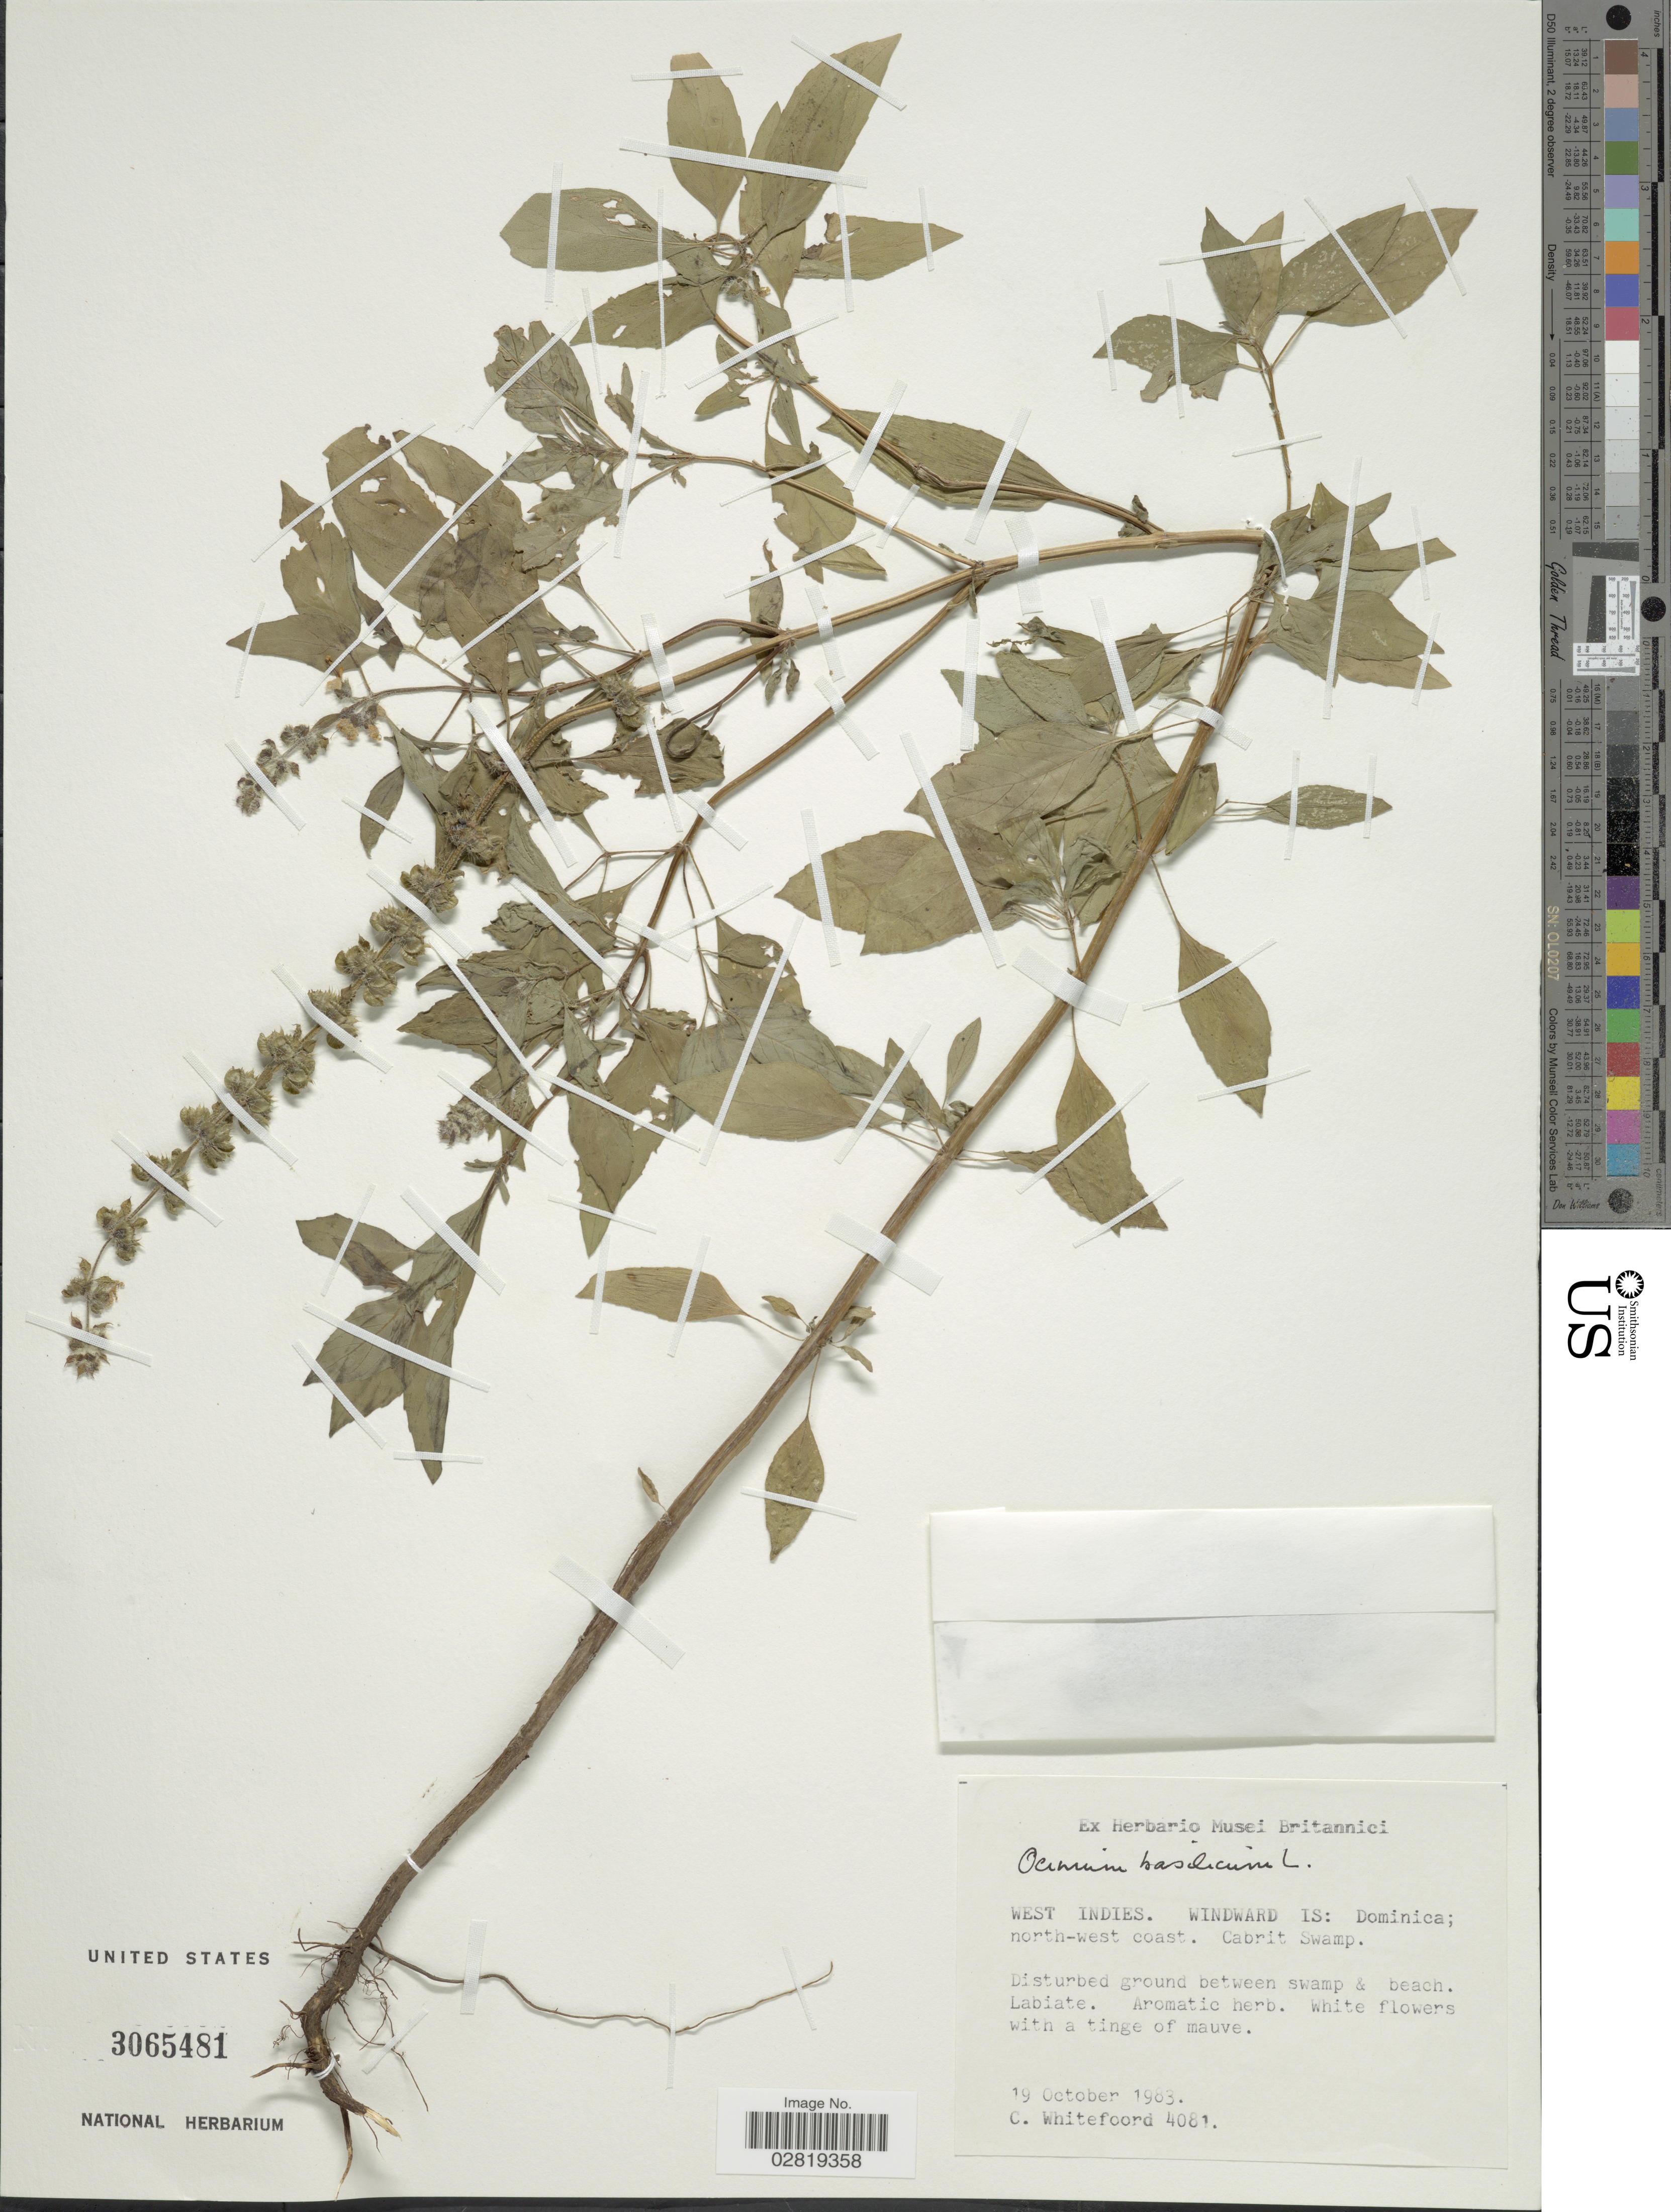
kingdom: Plantae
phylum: Tracheophyta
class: Magnoliopsida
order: Lamiales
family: Lamiaceae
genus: Ocimum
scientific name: Ocimum basilicum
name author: L.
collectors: C. Whitefoord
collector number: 4081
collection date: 1983-10-19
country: Dominica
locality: Windward Is: Dominica; north-west coast.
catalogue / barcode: US 3065481